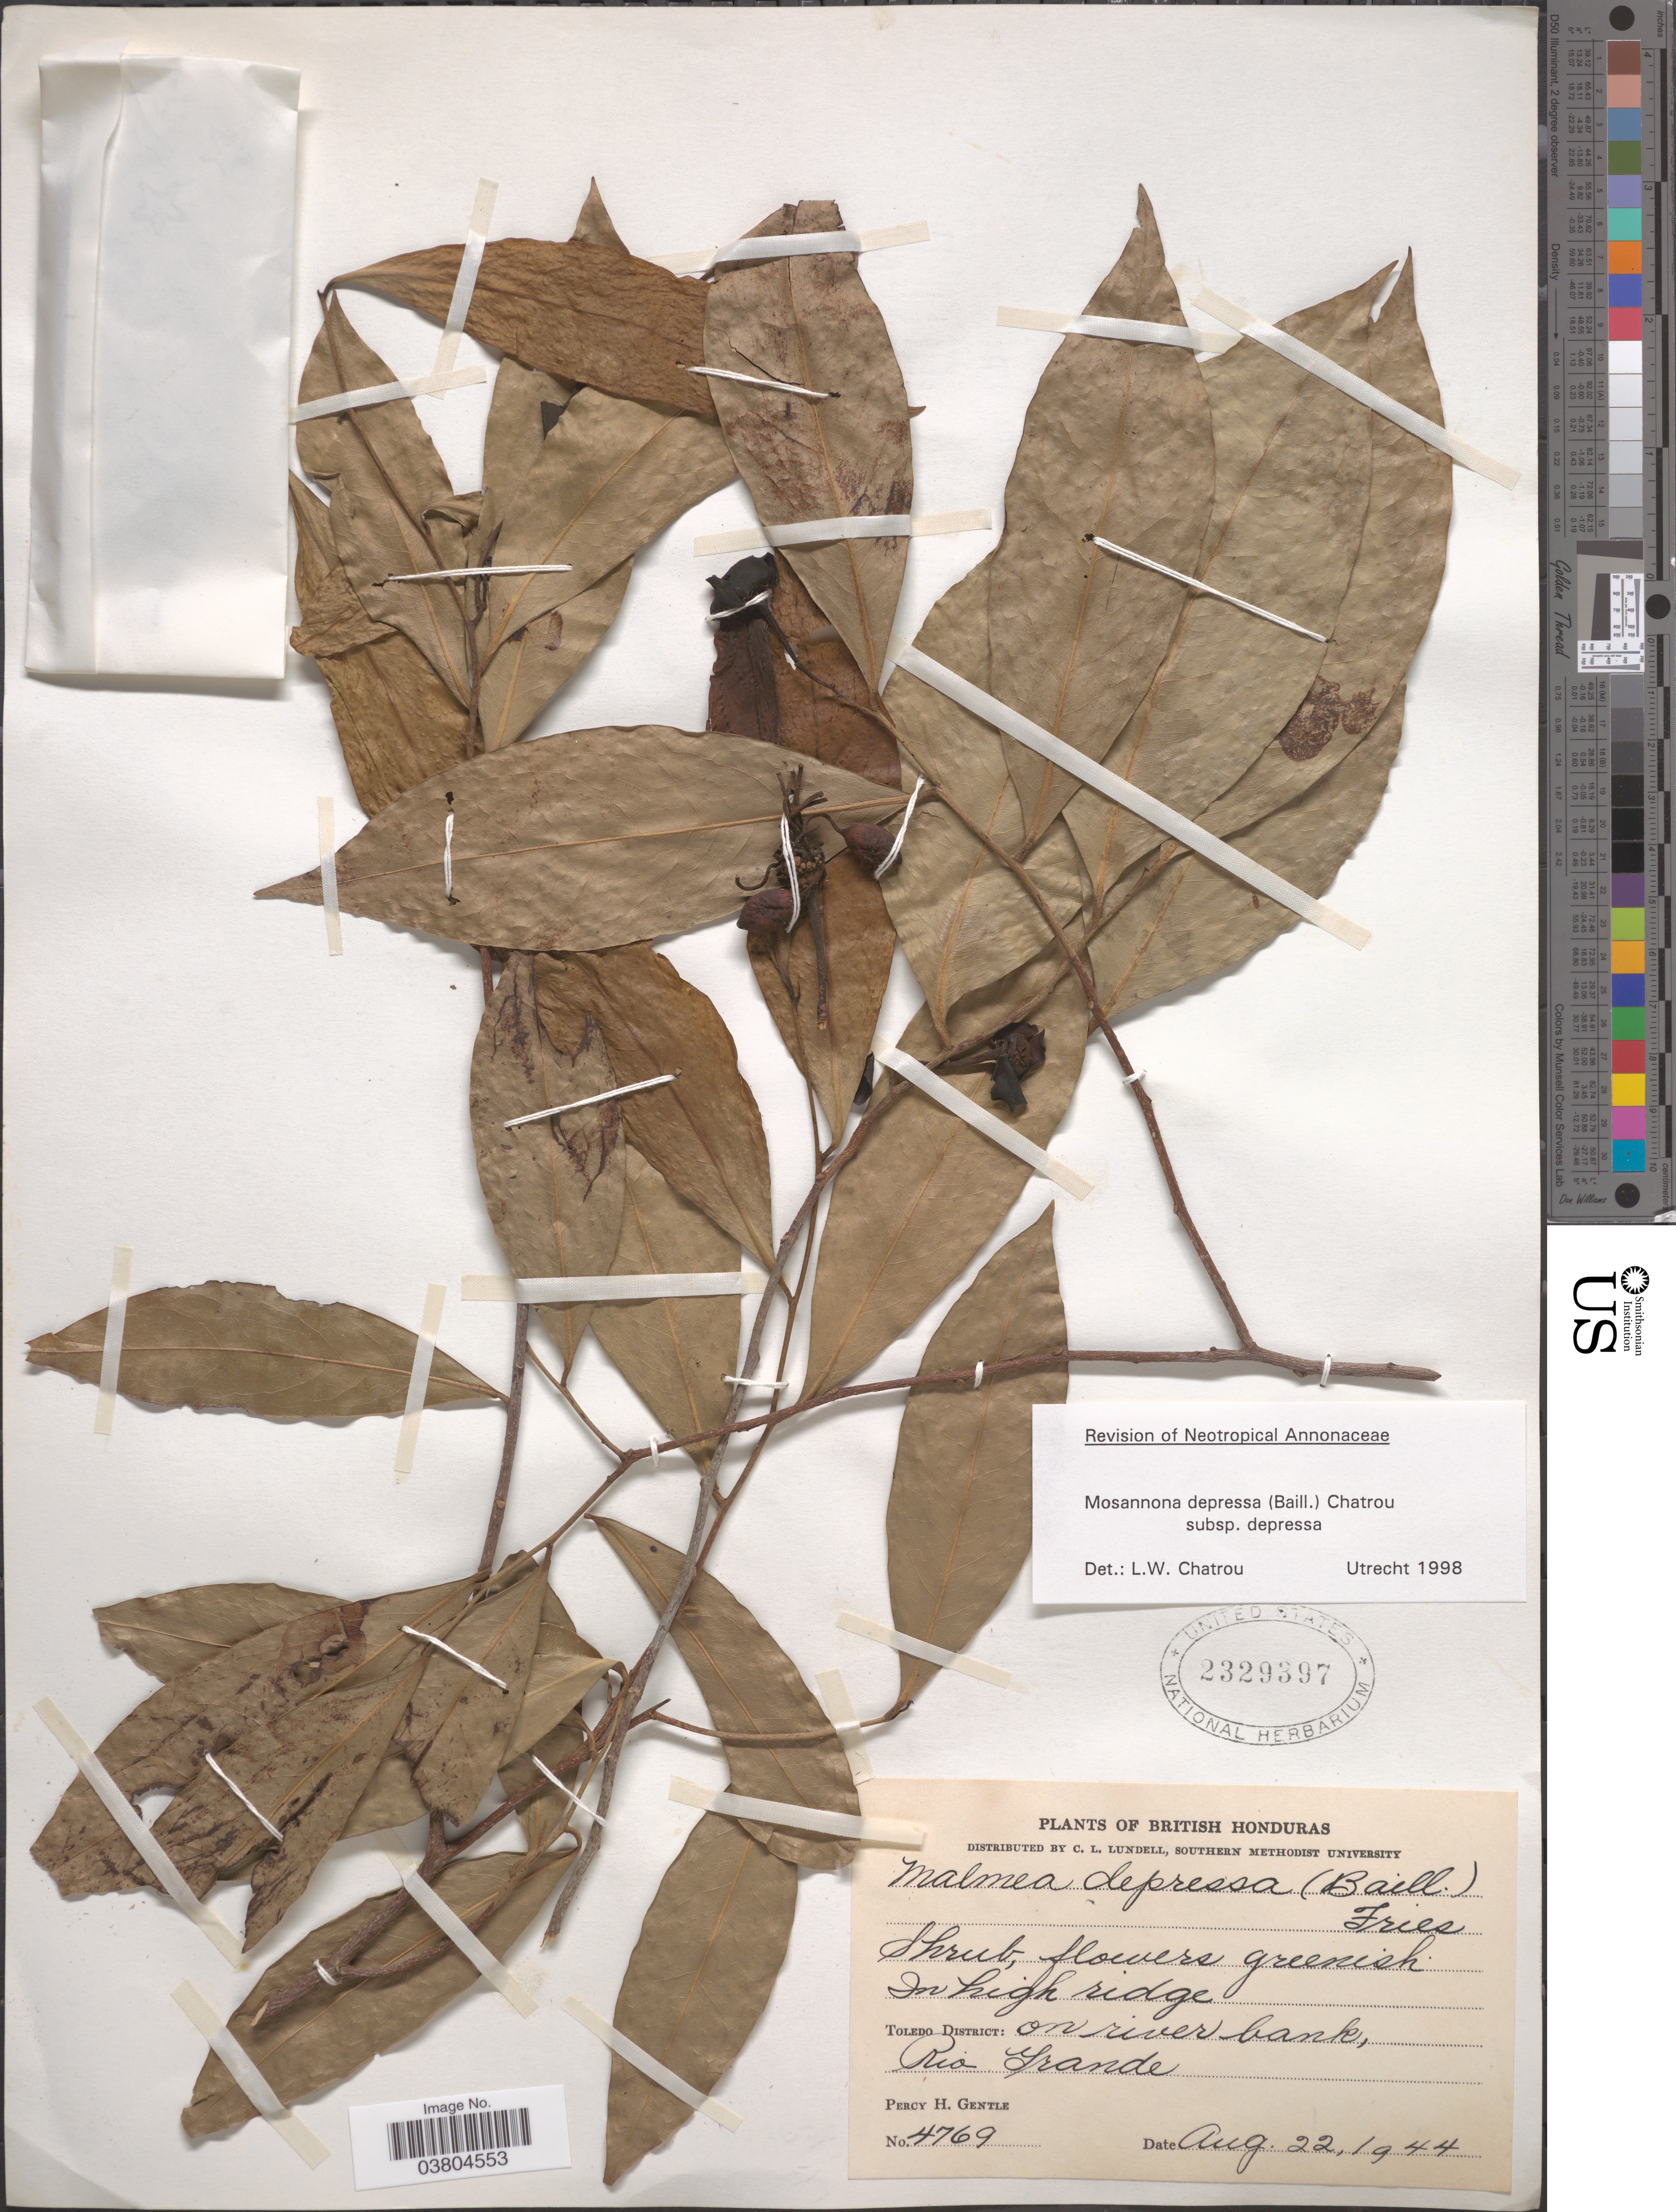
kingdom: Plantae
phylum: Tracheophyta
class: Magnoliopsida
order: Magnoliales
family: Annonaceae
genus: Mosannona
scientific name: Mosannona depressa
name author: (Baill.) Chatrou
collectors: P. H. Gentle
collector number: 4769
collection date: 1944-08-22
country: Belize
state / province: Toledo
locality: British Honduras. Toledo District: on river bank, Rio Grande.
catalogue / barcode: US 2329397